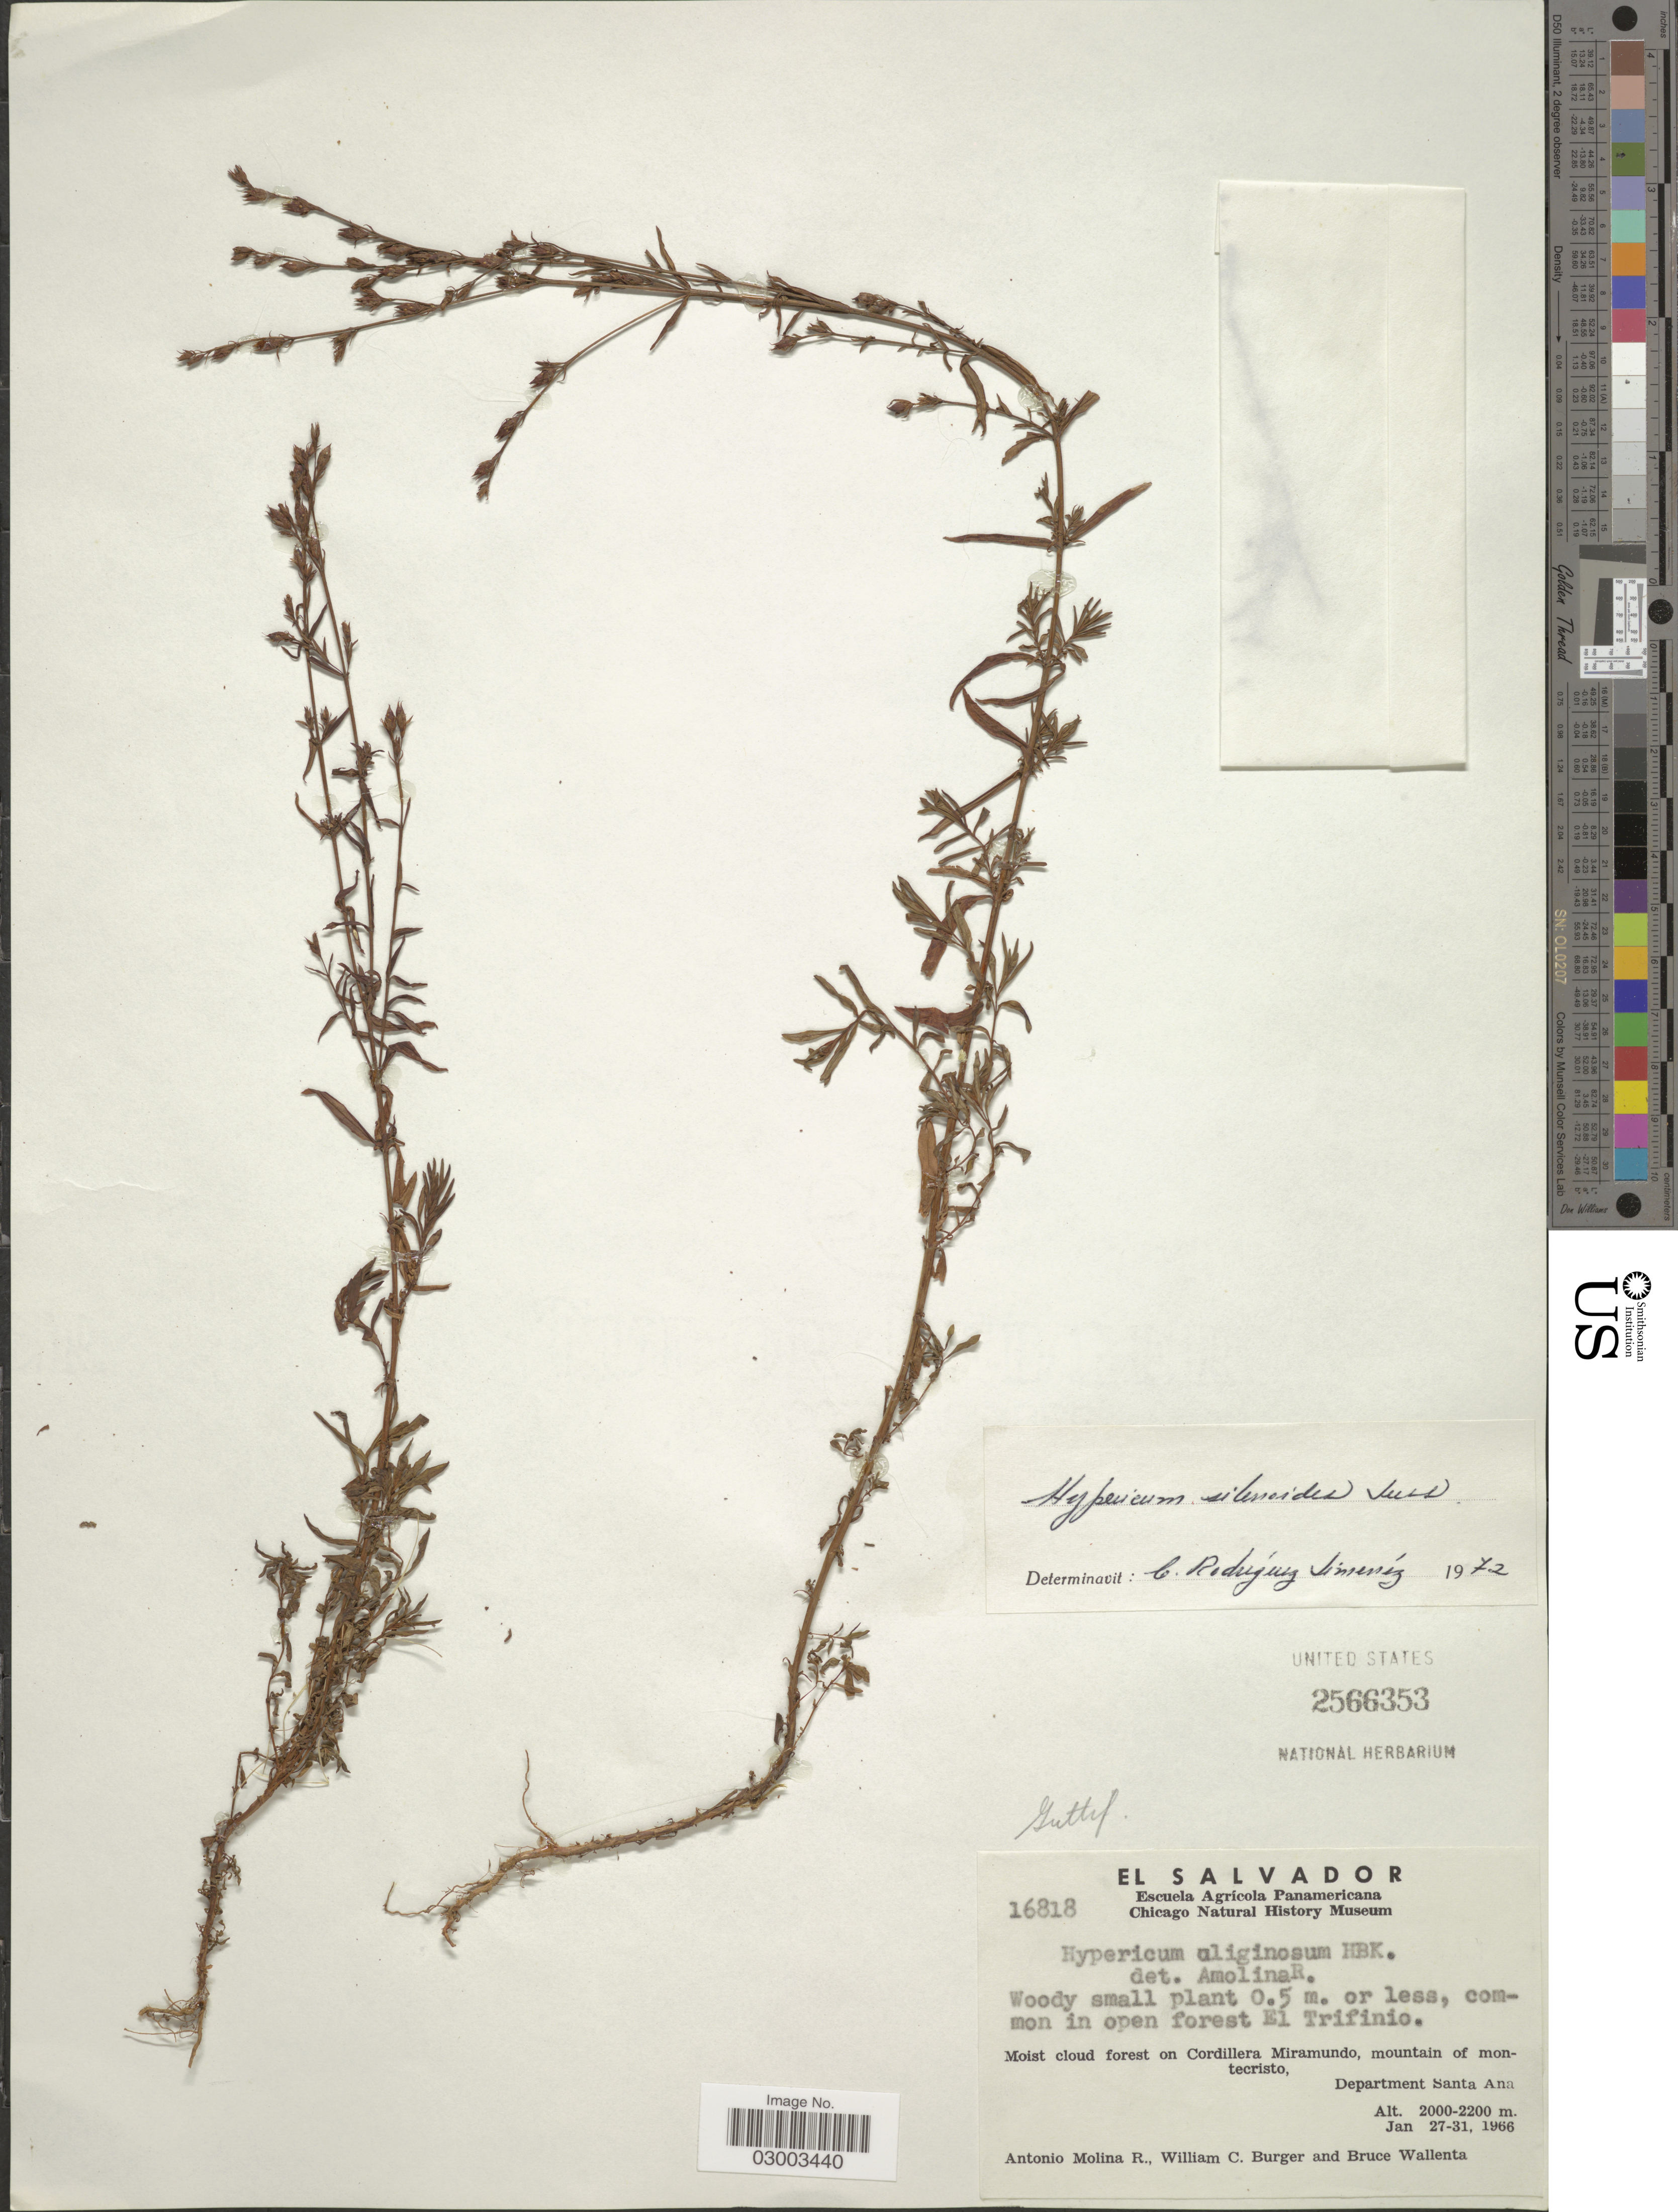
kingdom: Plantae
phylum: Tracheophyta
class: Magnoliopsida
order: Malpighiales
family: Hypericaceae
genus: Hypericum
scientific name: Hypericum silenoides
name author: Juss.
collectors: A. Molina R., W. Burger & B. Wallenta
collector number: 16818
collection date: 1966-01-27/1966-01-31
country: El Salvador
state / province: Santa Ana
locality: Common in open forest El Trifinio. Moist cloud forest on Cordillera Miramundo, mountain of montecristo, Department Santa Ana.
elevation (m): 2000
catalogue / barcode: US 2566353